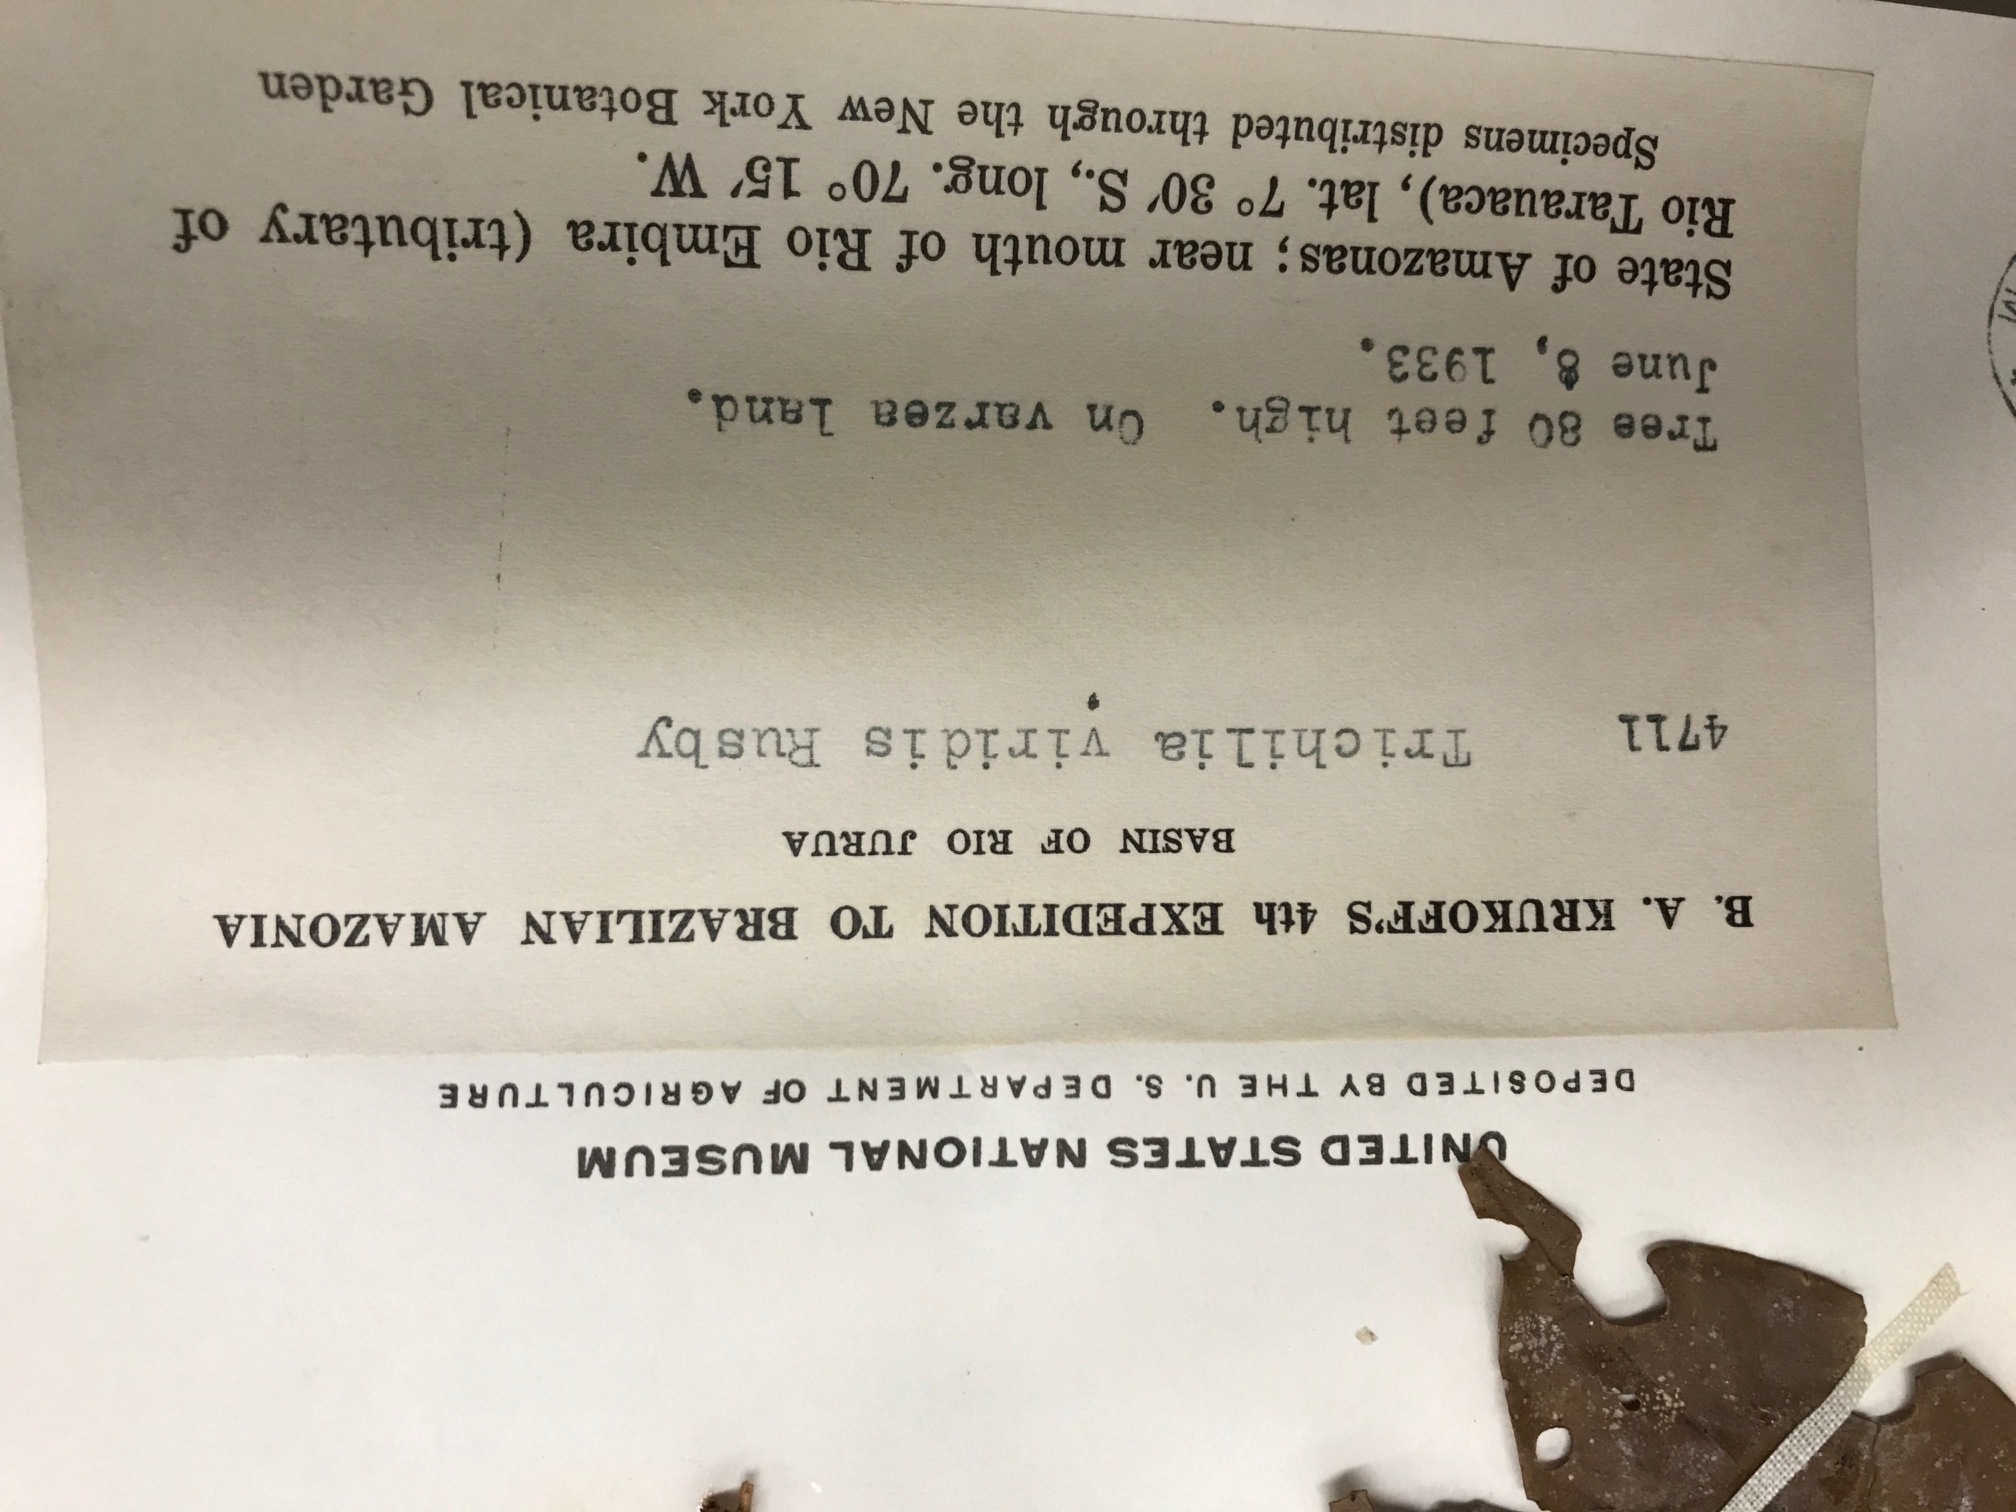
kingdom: Plantae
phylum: Tracheophyta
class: Magnoliopsida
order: Sapindales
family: Meliaceae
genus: Trichilia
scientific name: Trichilia pallida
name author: Sw.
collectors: H. Irwin, H. Maxwell & D. C. Wasshausen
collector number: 4711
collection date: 1968-02-15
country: Brazil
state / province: Minas Gerais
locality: Serra do Cipó, ca. km 120 (ca. 145 N. of Belo Horizonte)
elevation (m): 1300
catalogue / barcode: US 1691210